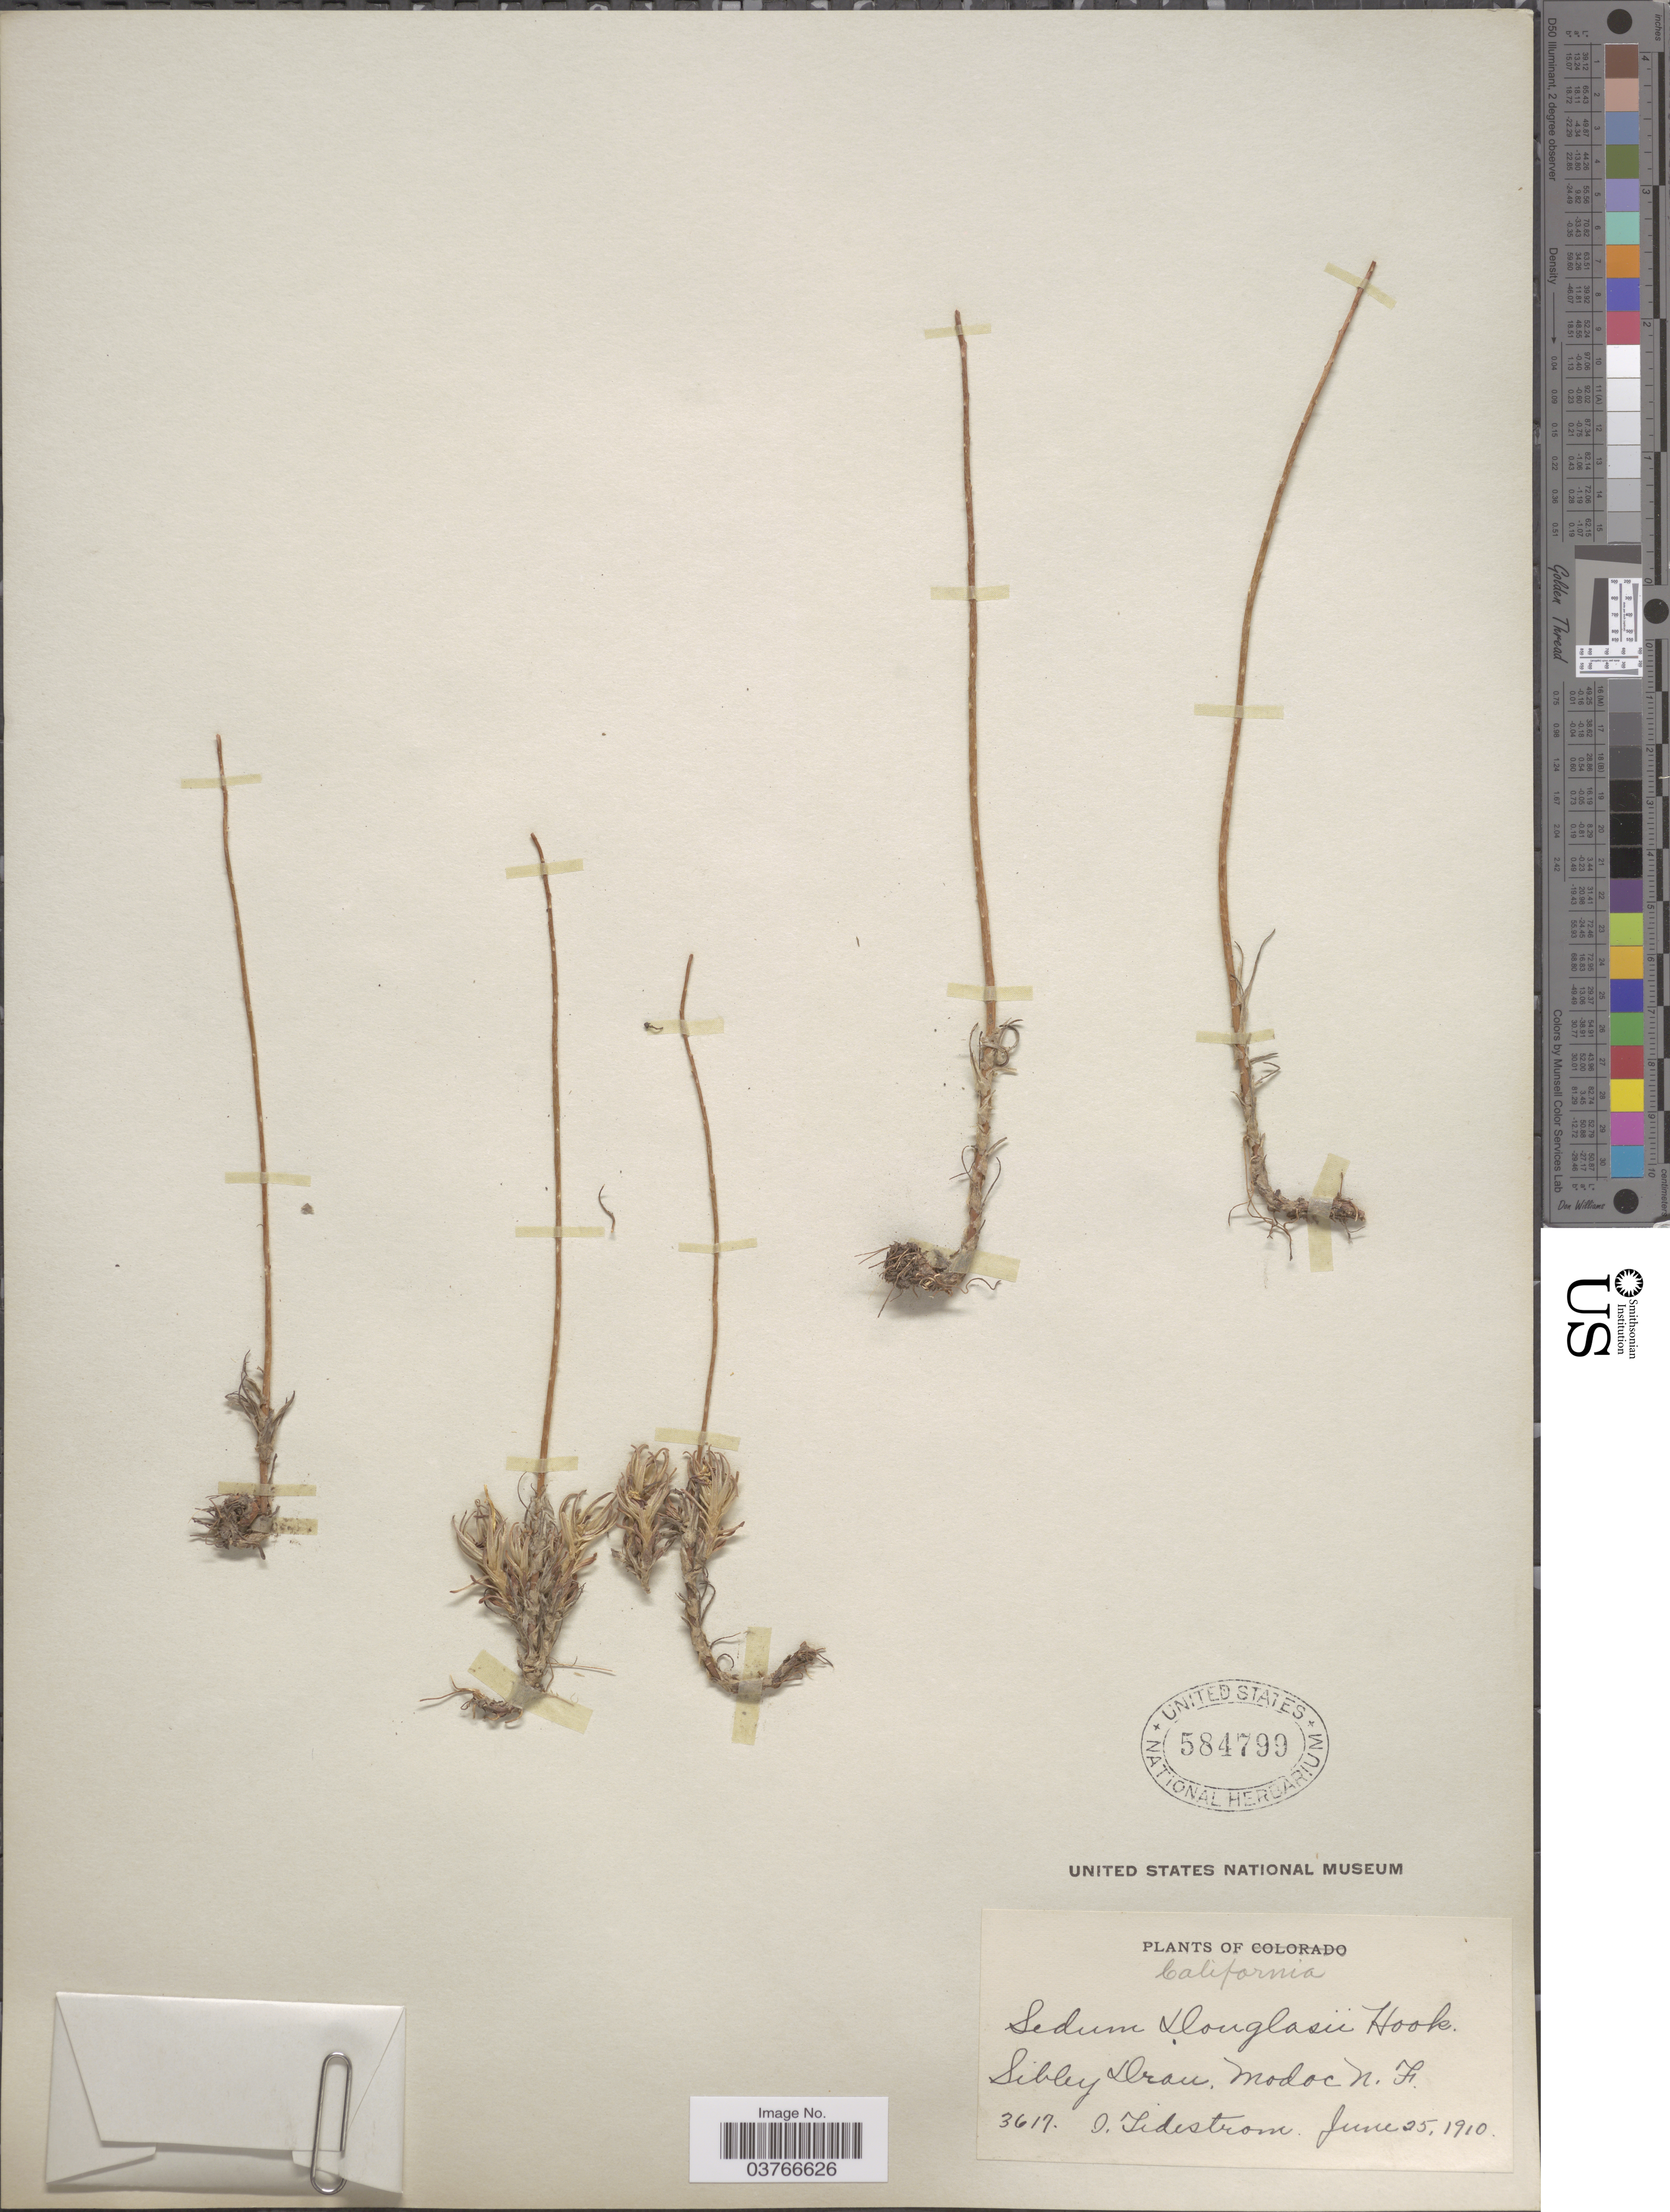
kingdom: Plantae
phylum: Tracheophyta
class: Magnoliopsida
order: Saxifragales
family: Crassulaceae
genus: Sedum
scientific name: Sedum stenopetalum var. stenopetalum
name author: Pursh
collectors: I. F. Tidestrom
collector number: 3617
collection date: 1910-06-25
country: United States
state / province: California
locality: Sibley Draw, Modoc N. F.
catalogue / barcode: US 584799